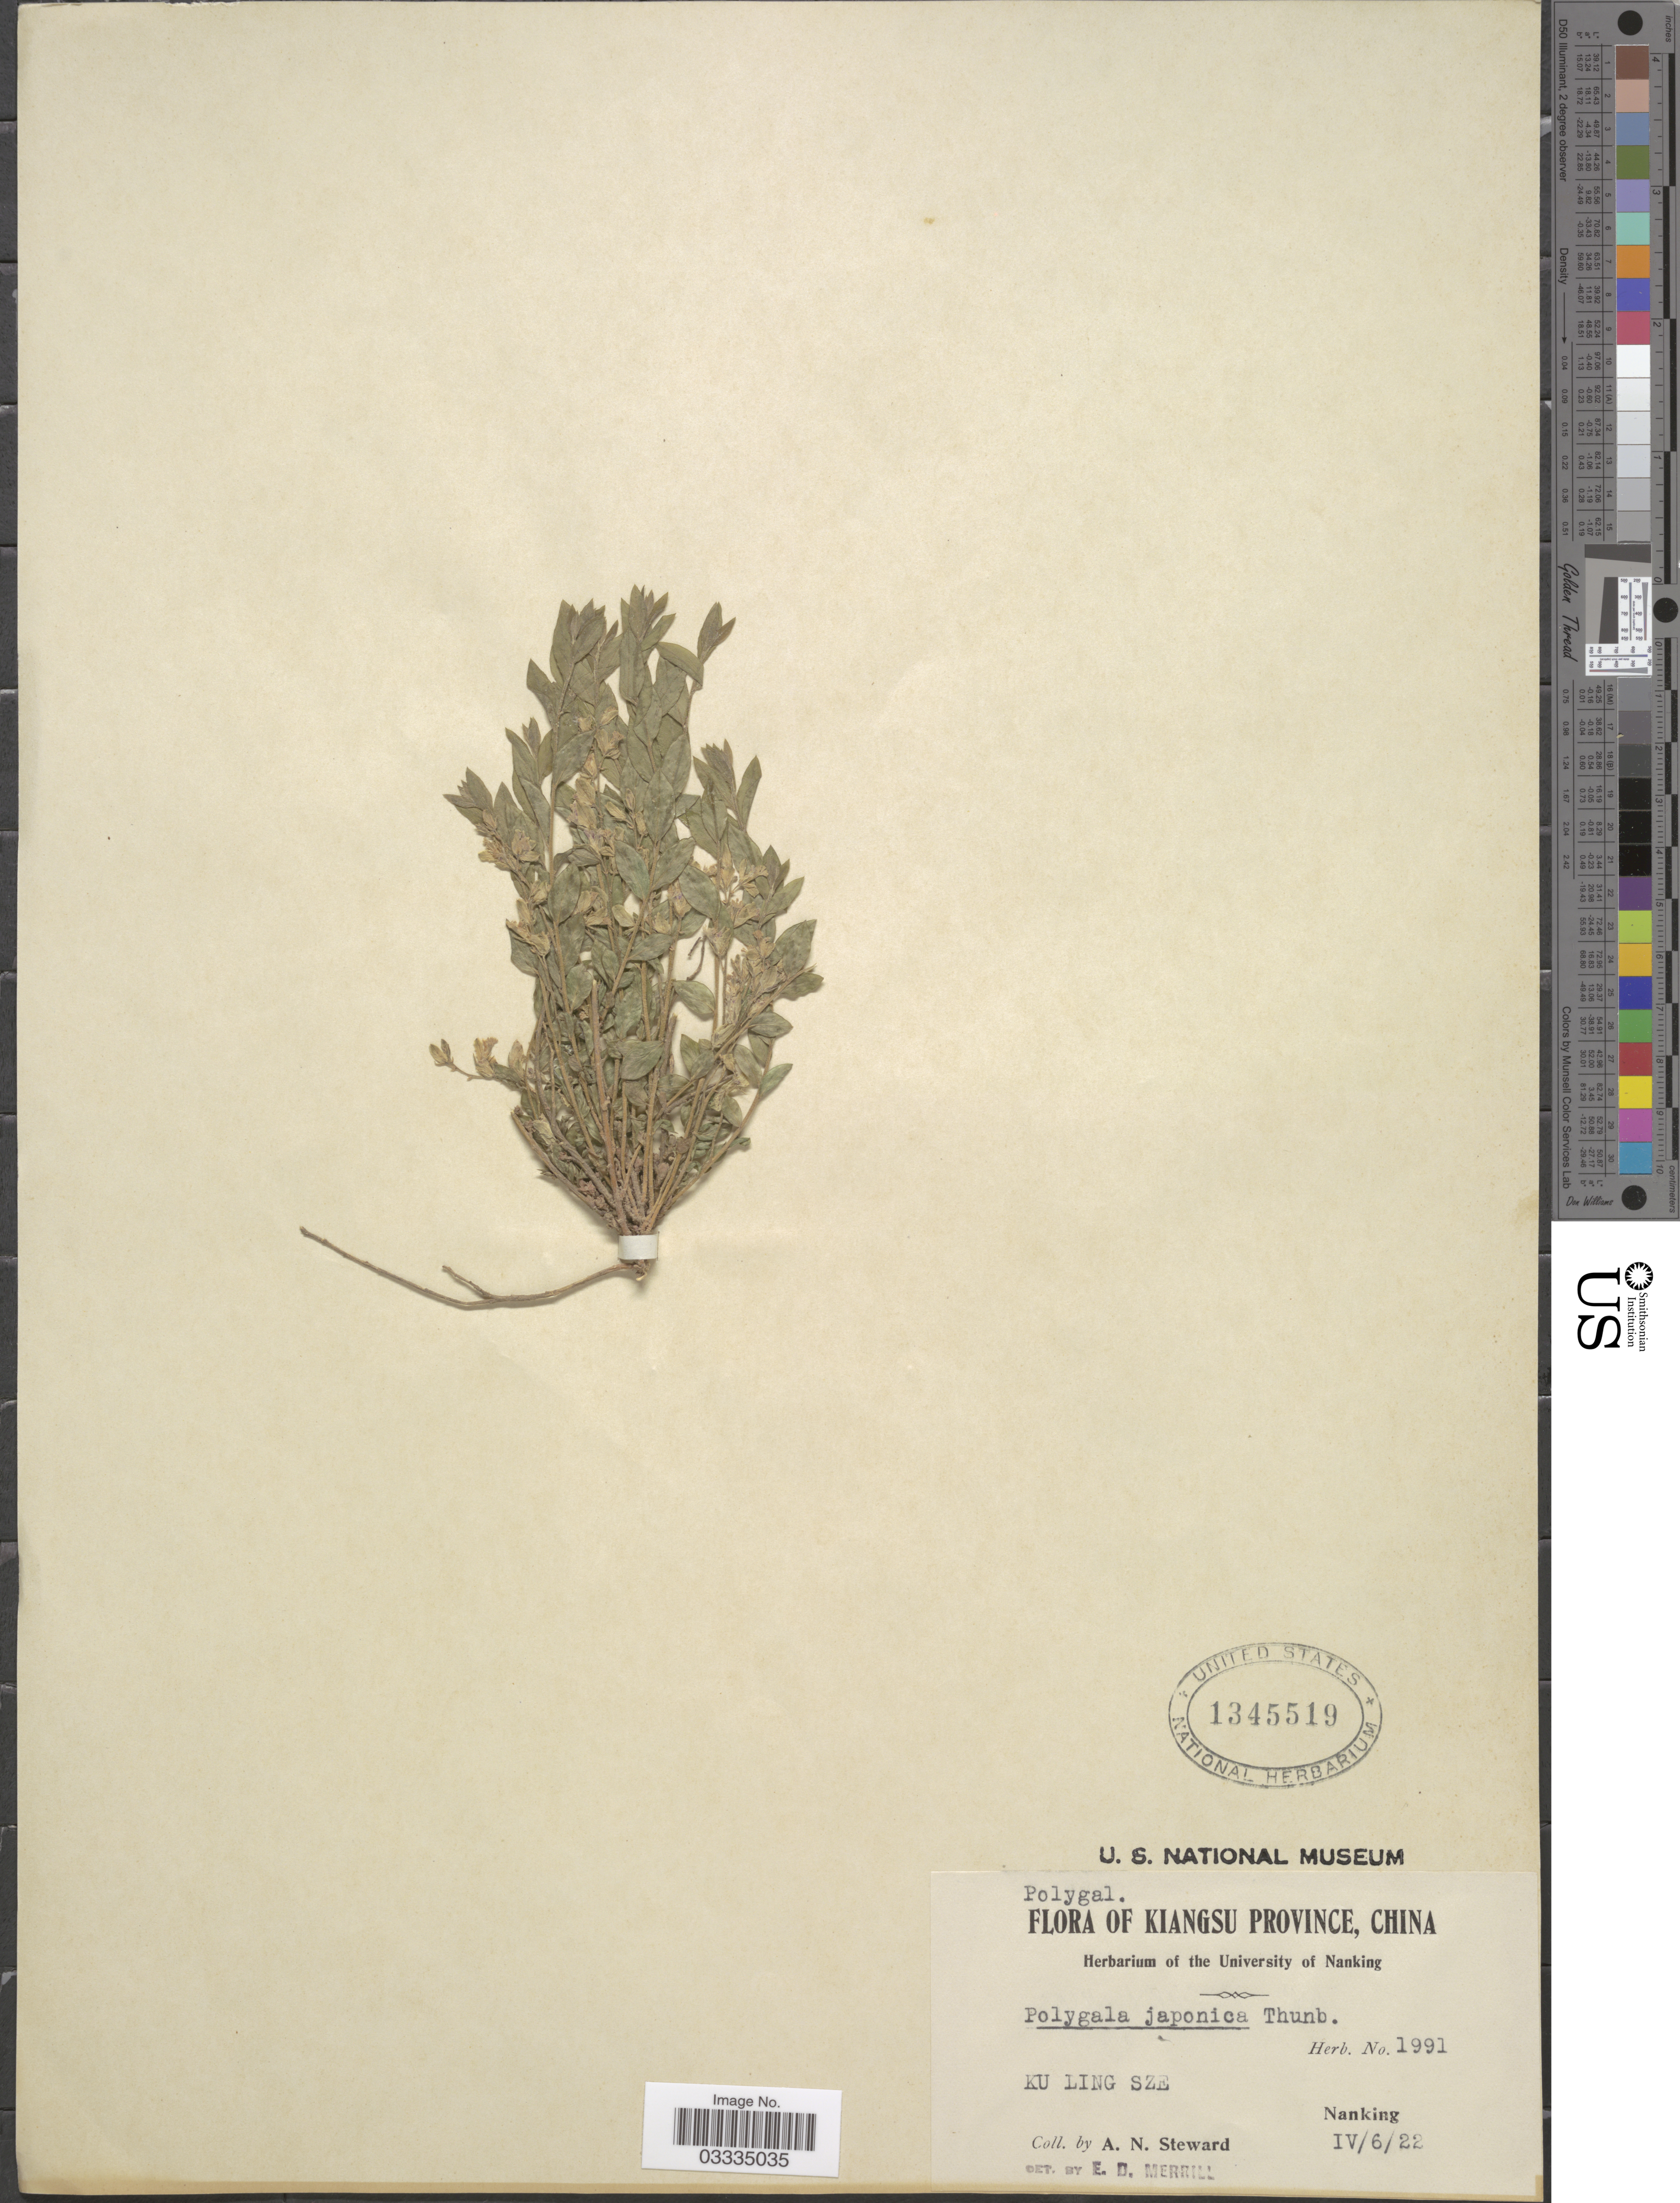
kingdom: Plantae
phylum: Tracheophyta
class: Magnoliopsida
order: Fabales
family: Polygalaceae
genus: Polygala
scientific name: Polygala japonica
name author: Houtt.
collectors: A. N. Steward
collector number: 1991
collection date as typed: Transcribed d/m/y: 6/4/22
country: China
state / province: Jiangsu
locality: Kiangsu Province. Ku Ling Sze. Nanking.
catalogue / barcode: US 1345519